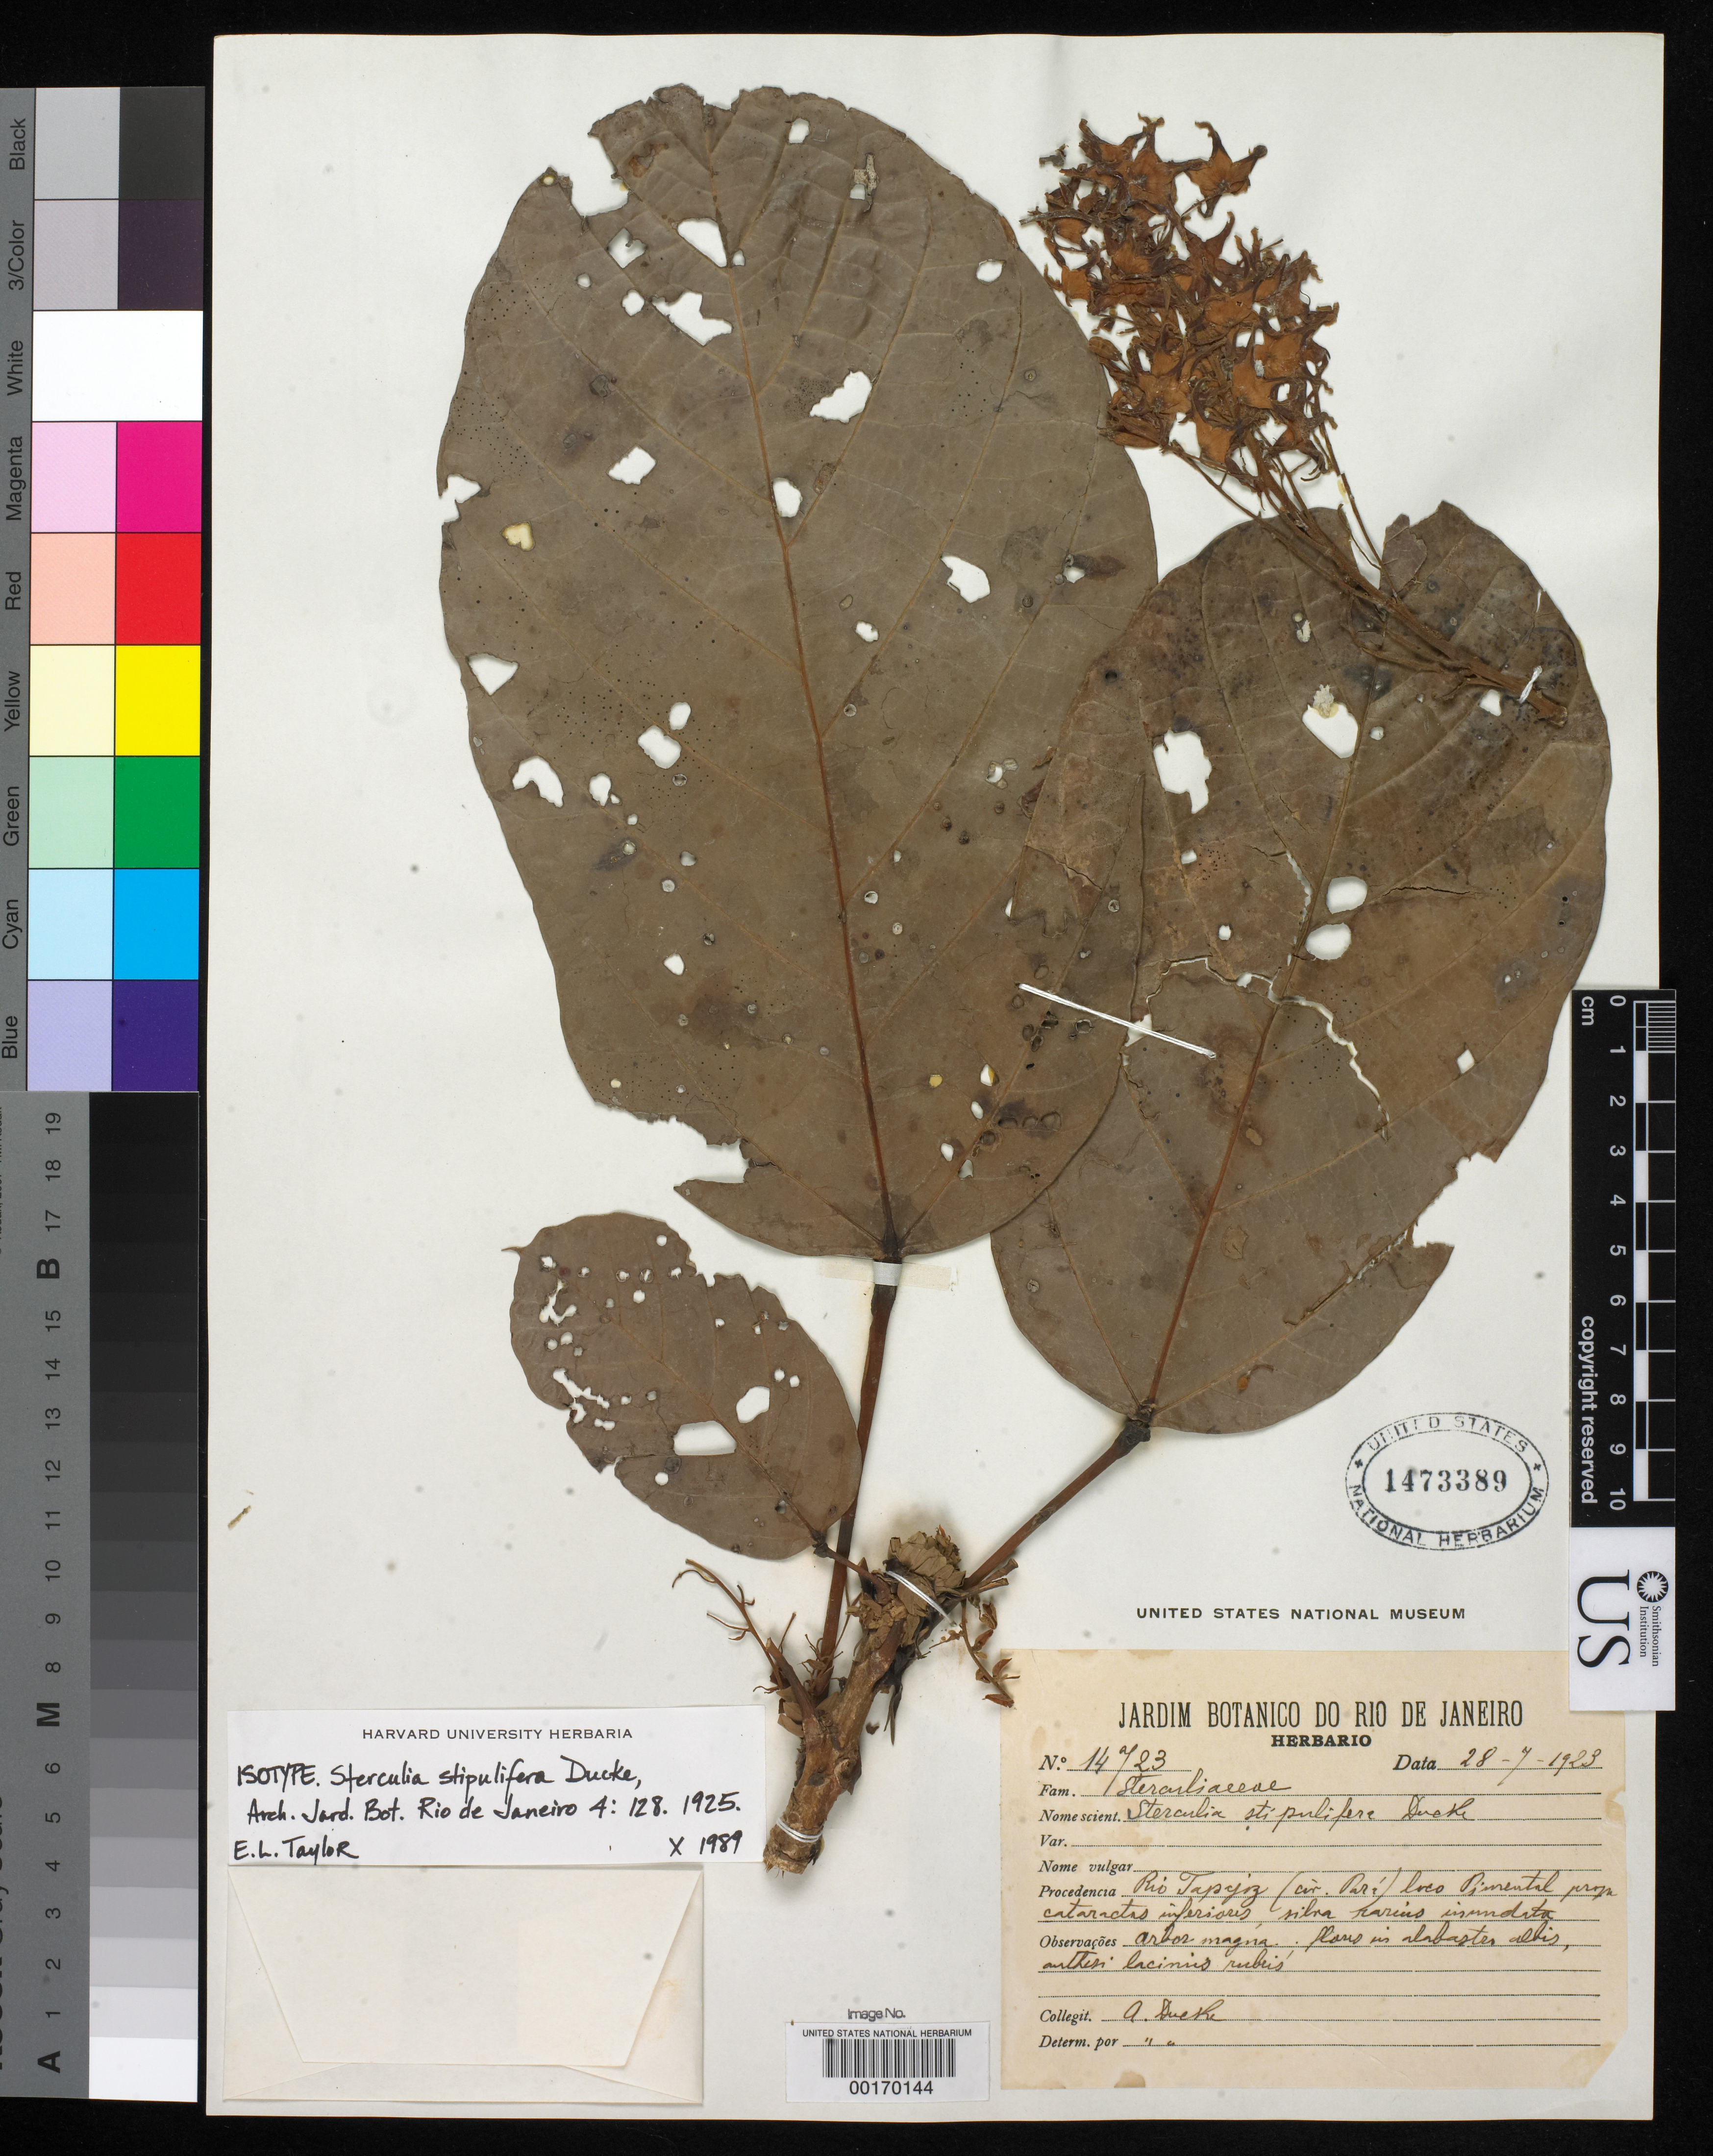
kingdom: Plantae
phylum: Tracheophyta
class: Magnoliopsida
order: Malvales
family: Malvaceae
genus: Sterculia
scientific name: Sterculia stipulifera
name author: Ducke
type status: Isotype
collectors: A. Ducke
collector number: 14723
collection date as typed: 28 Jul 1923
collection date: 1923-07-28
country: Brazil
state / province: Pará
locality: Rio Tapajoz.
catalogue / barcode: US 1473389